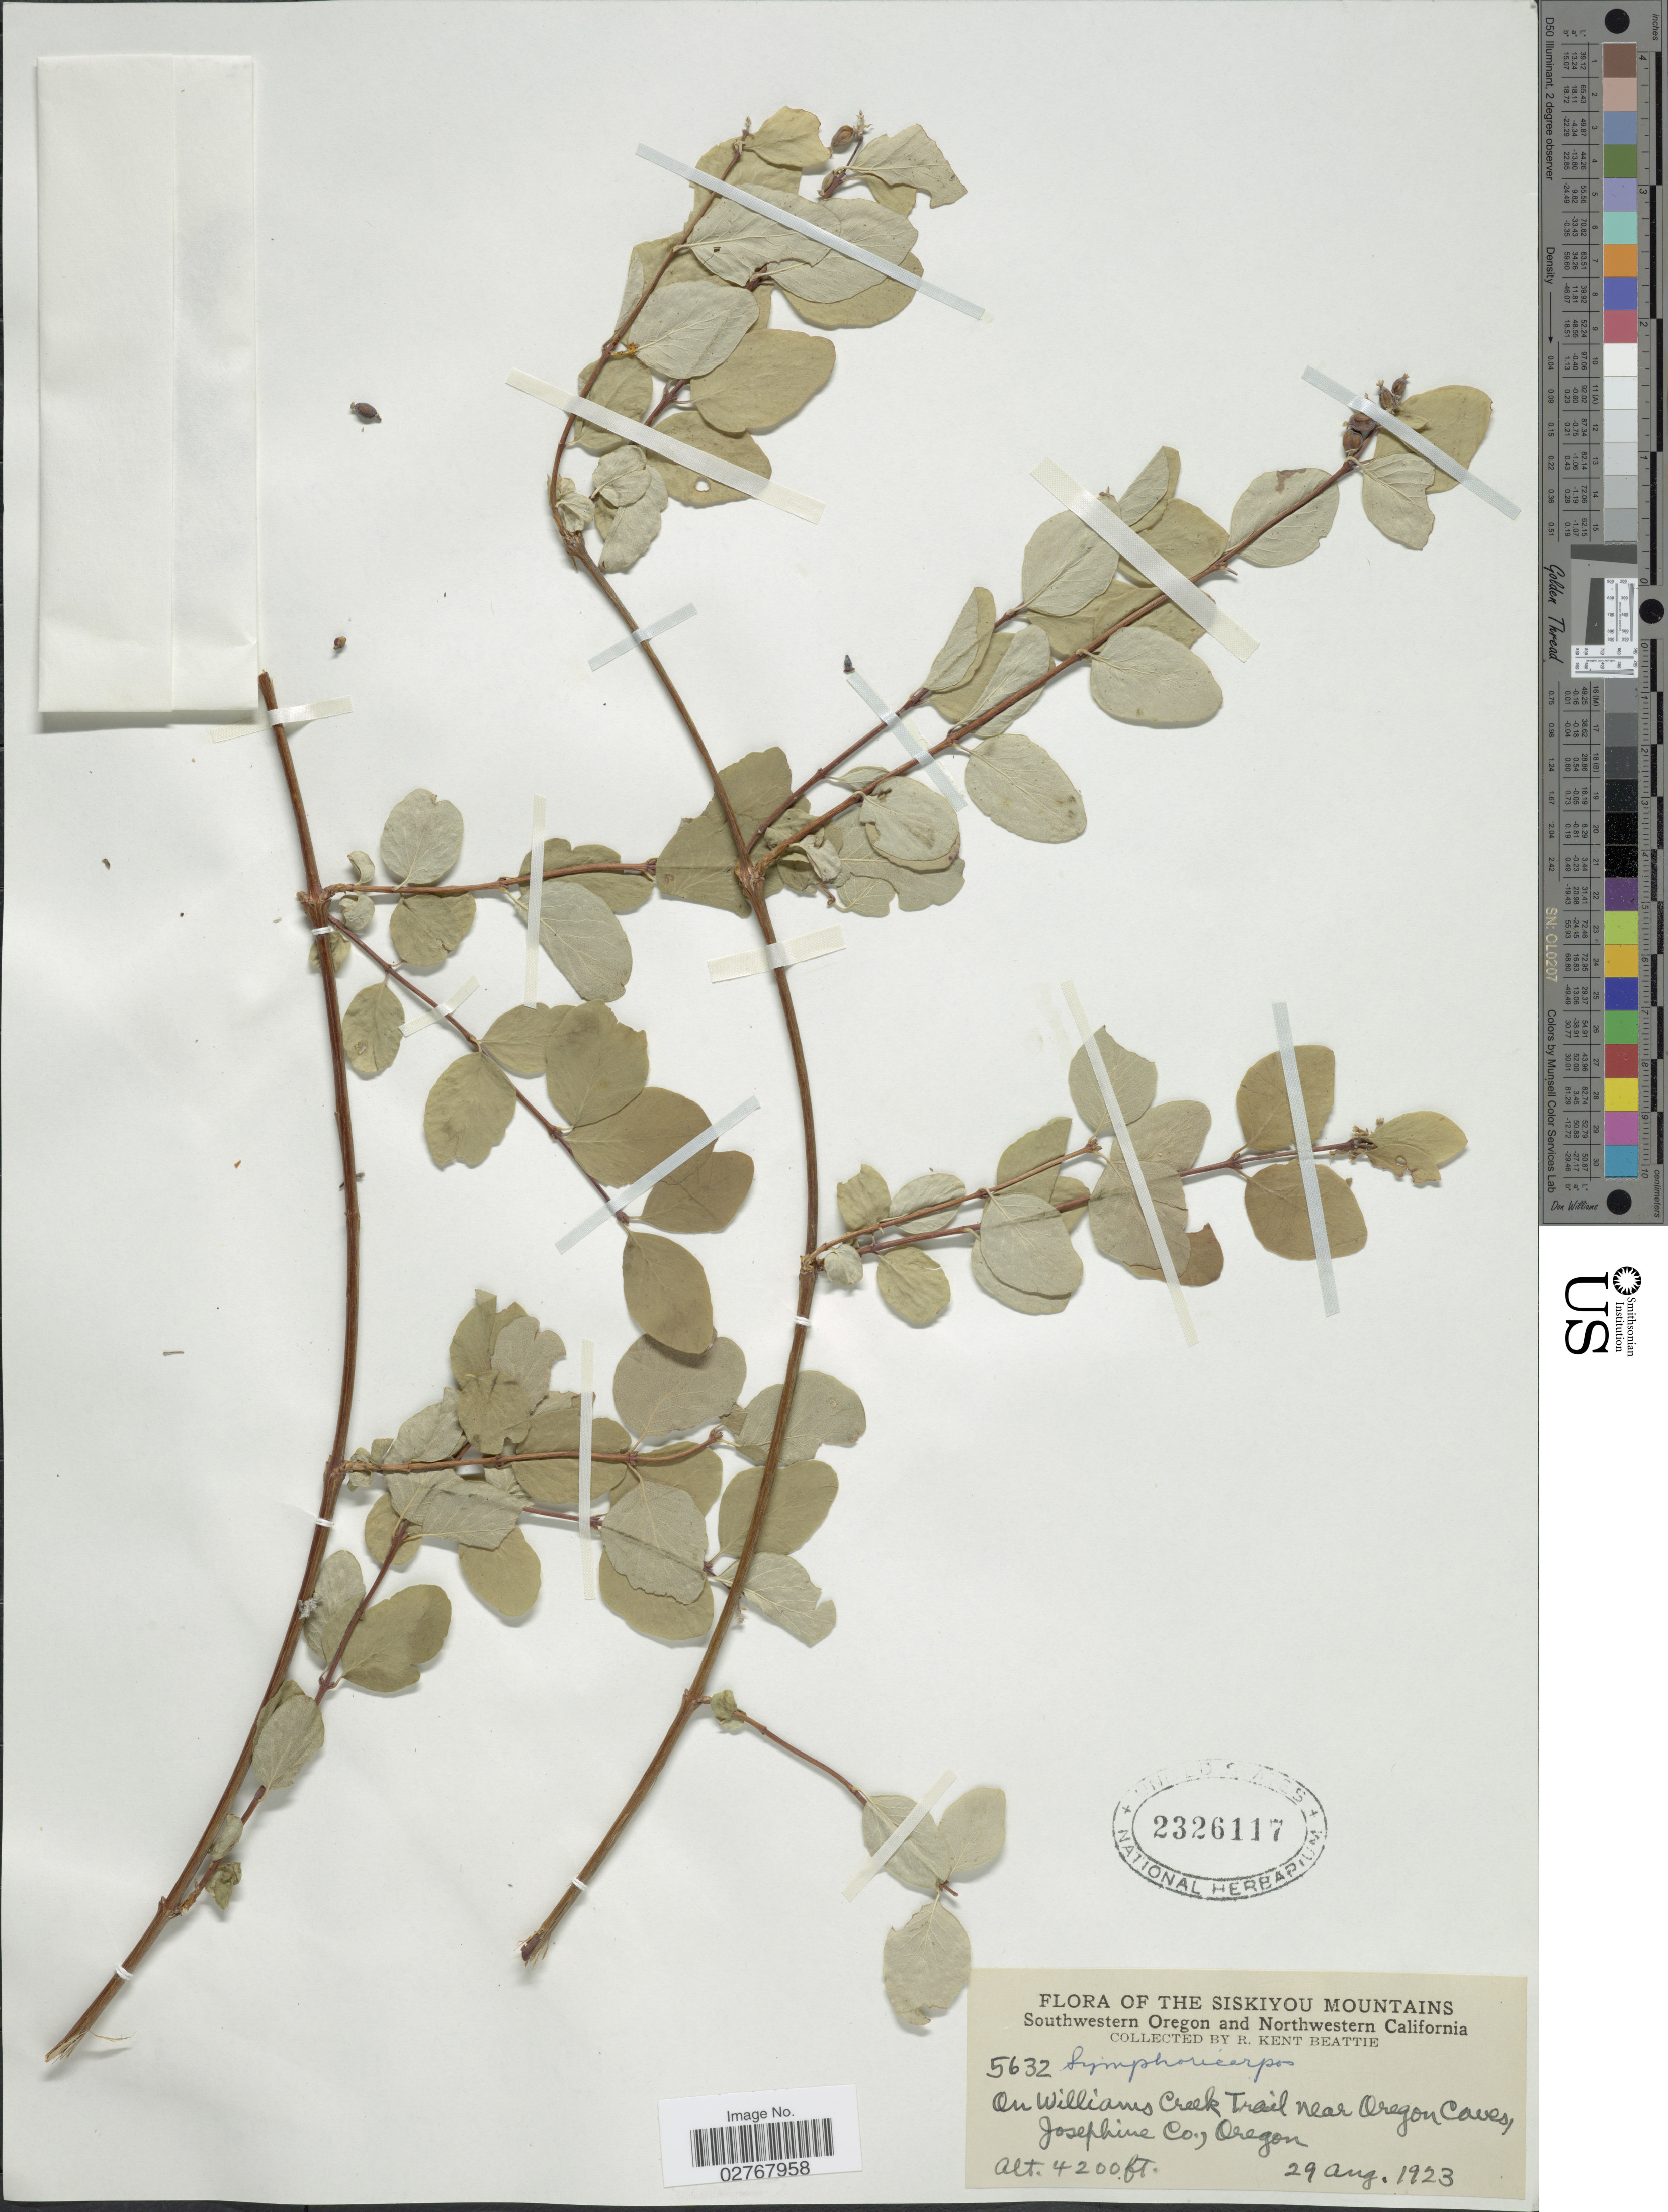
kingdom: Plantae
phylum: Tracheophyta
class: Magnoliopsida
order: Dipsacales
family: Caprifoliaceae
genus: Symphoricarpos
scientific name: Symphoricarpos sp.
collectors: R. K. Beattie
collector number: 5632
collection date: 1923-08-29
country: United States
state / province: Oregon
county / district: Josephine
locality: The Siskiyou Mountains, On Williams Creek Trail near Oregon Caves, Josephine Co., Southwestern Oregon.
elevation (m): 1280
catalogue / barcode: US 2326117